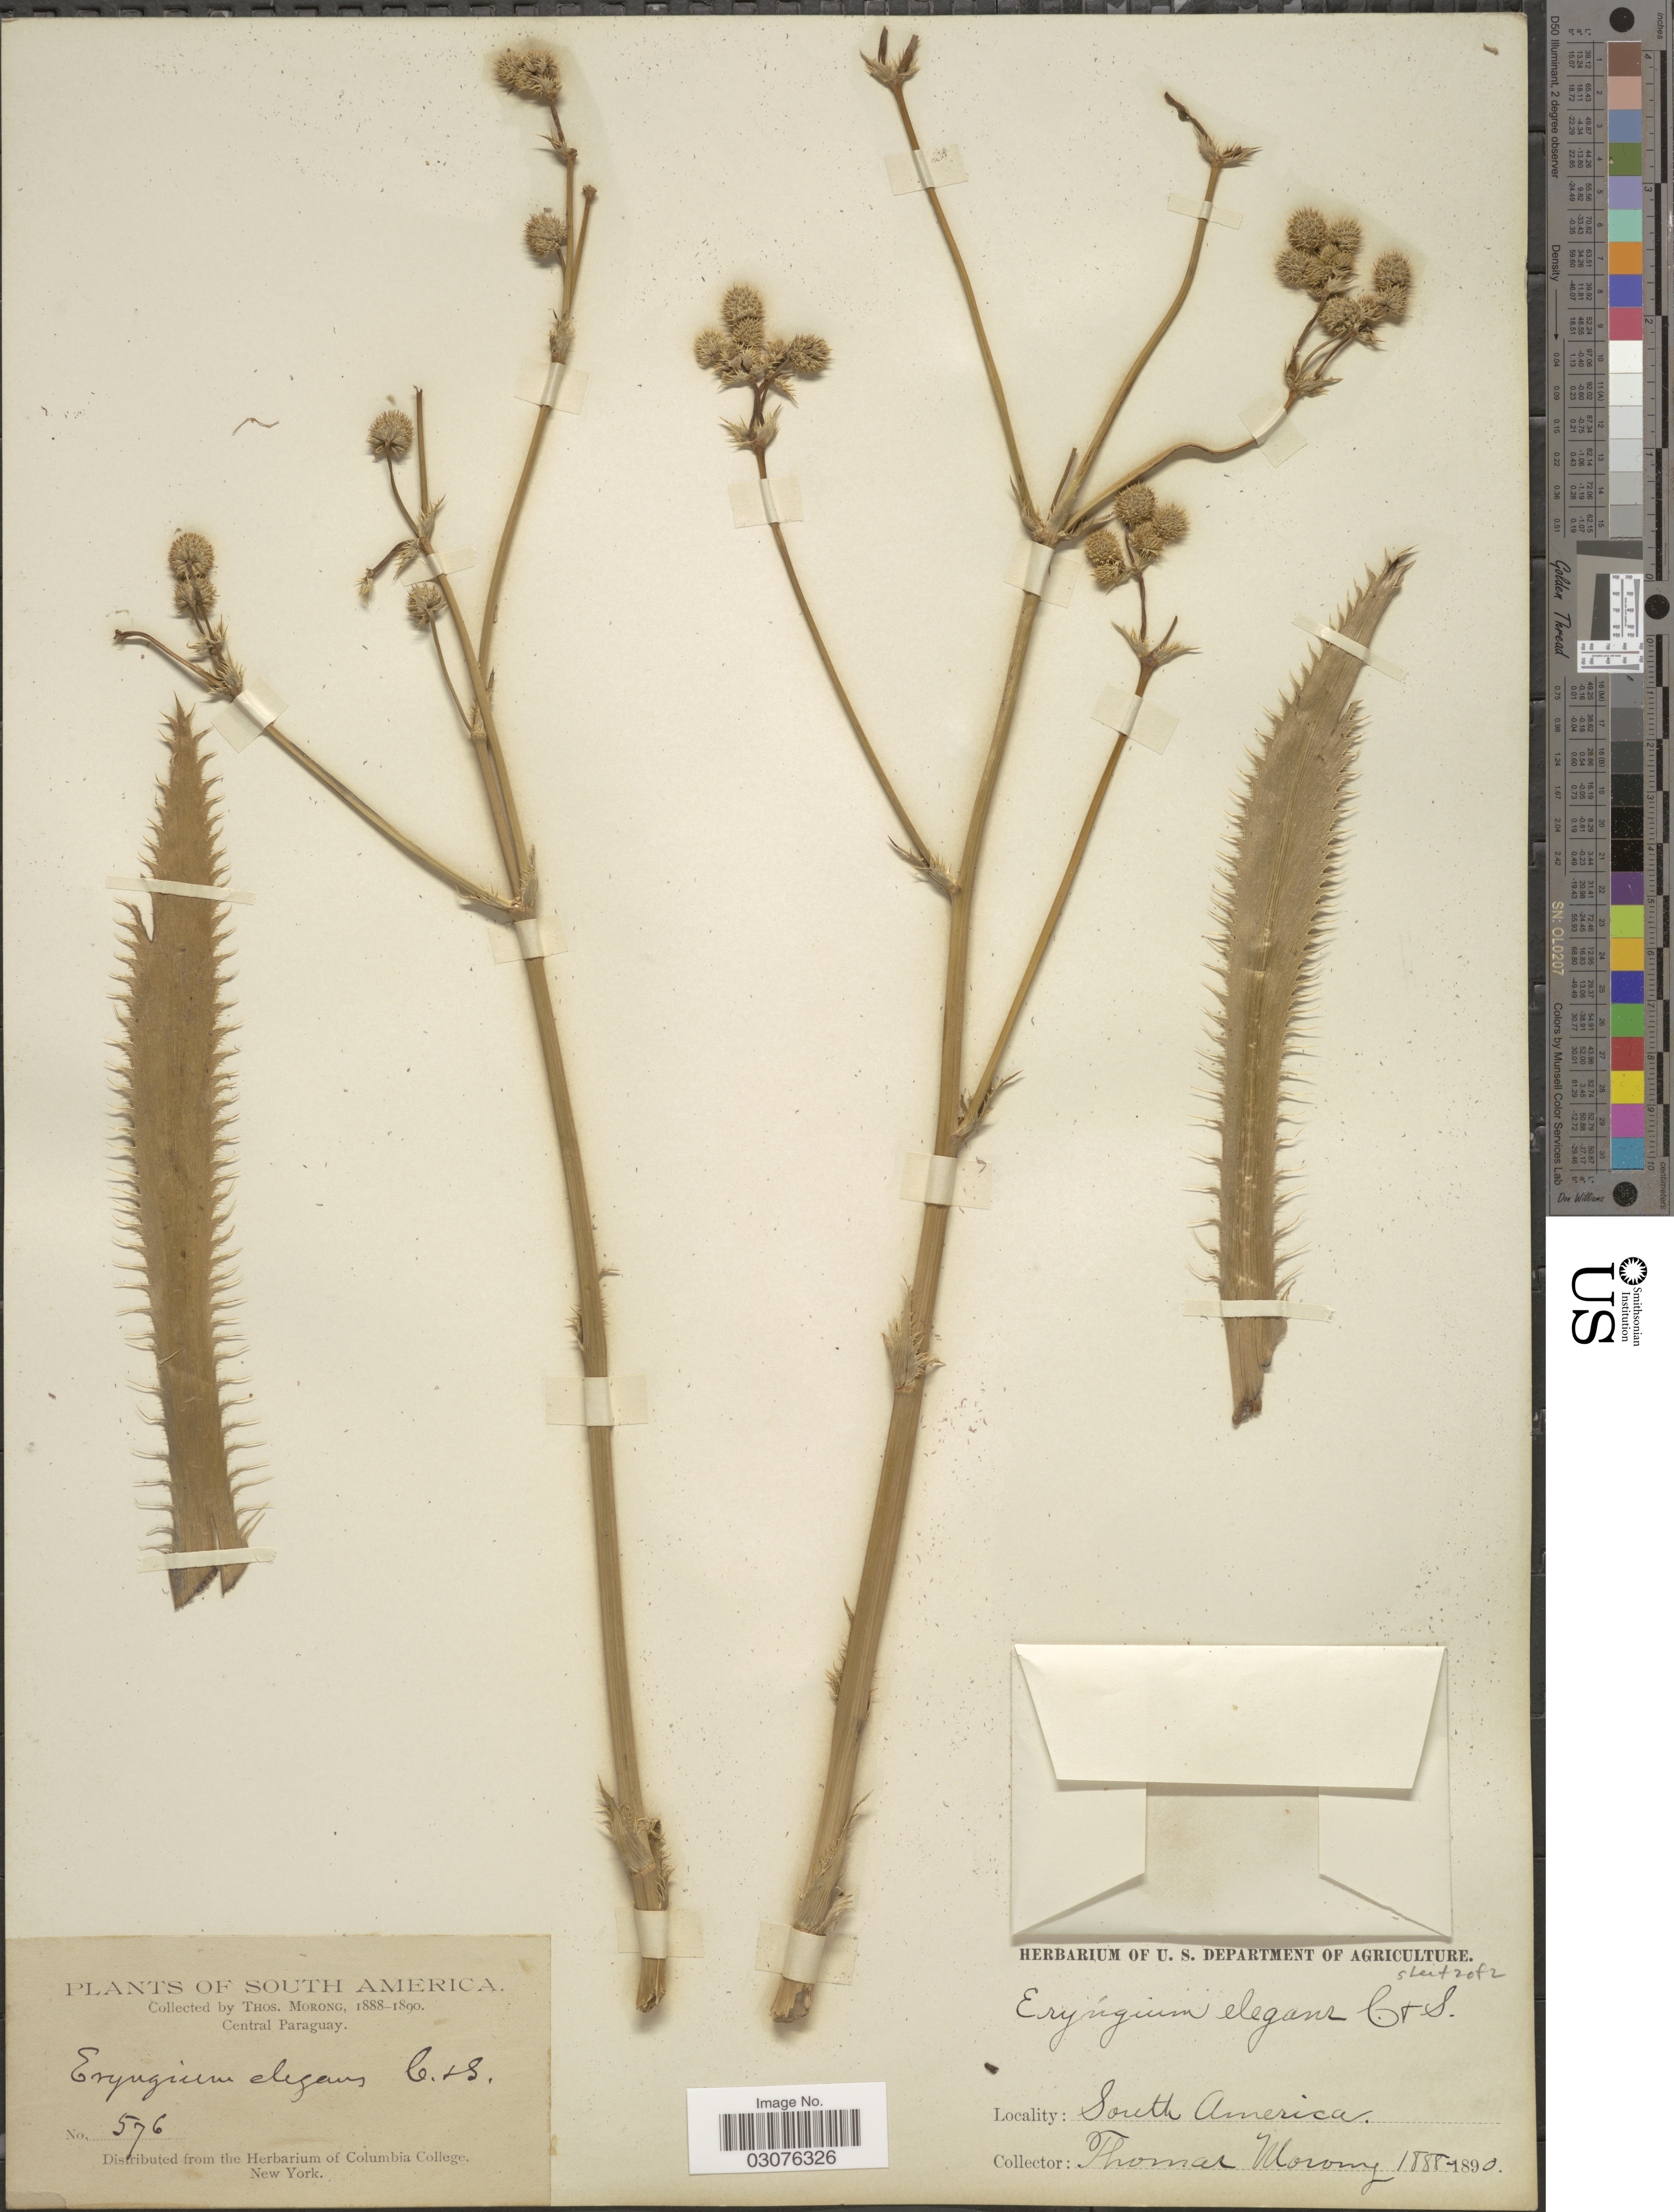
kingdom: Plantae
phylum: Tracheophyta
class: Magnoliopsida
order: Apiales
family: Apiaceae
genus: Eryngium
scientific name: Eryngium elegans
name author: Cham. ex Schltdl.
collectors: ex herb. T. Morong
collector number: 576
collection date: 1888/1890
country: Paraguay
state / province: Central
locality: Central Paraguay.